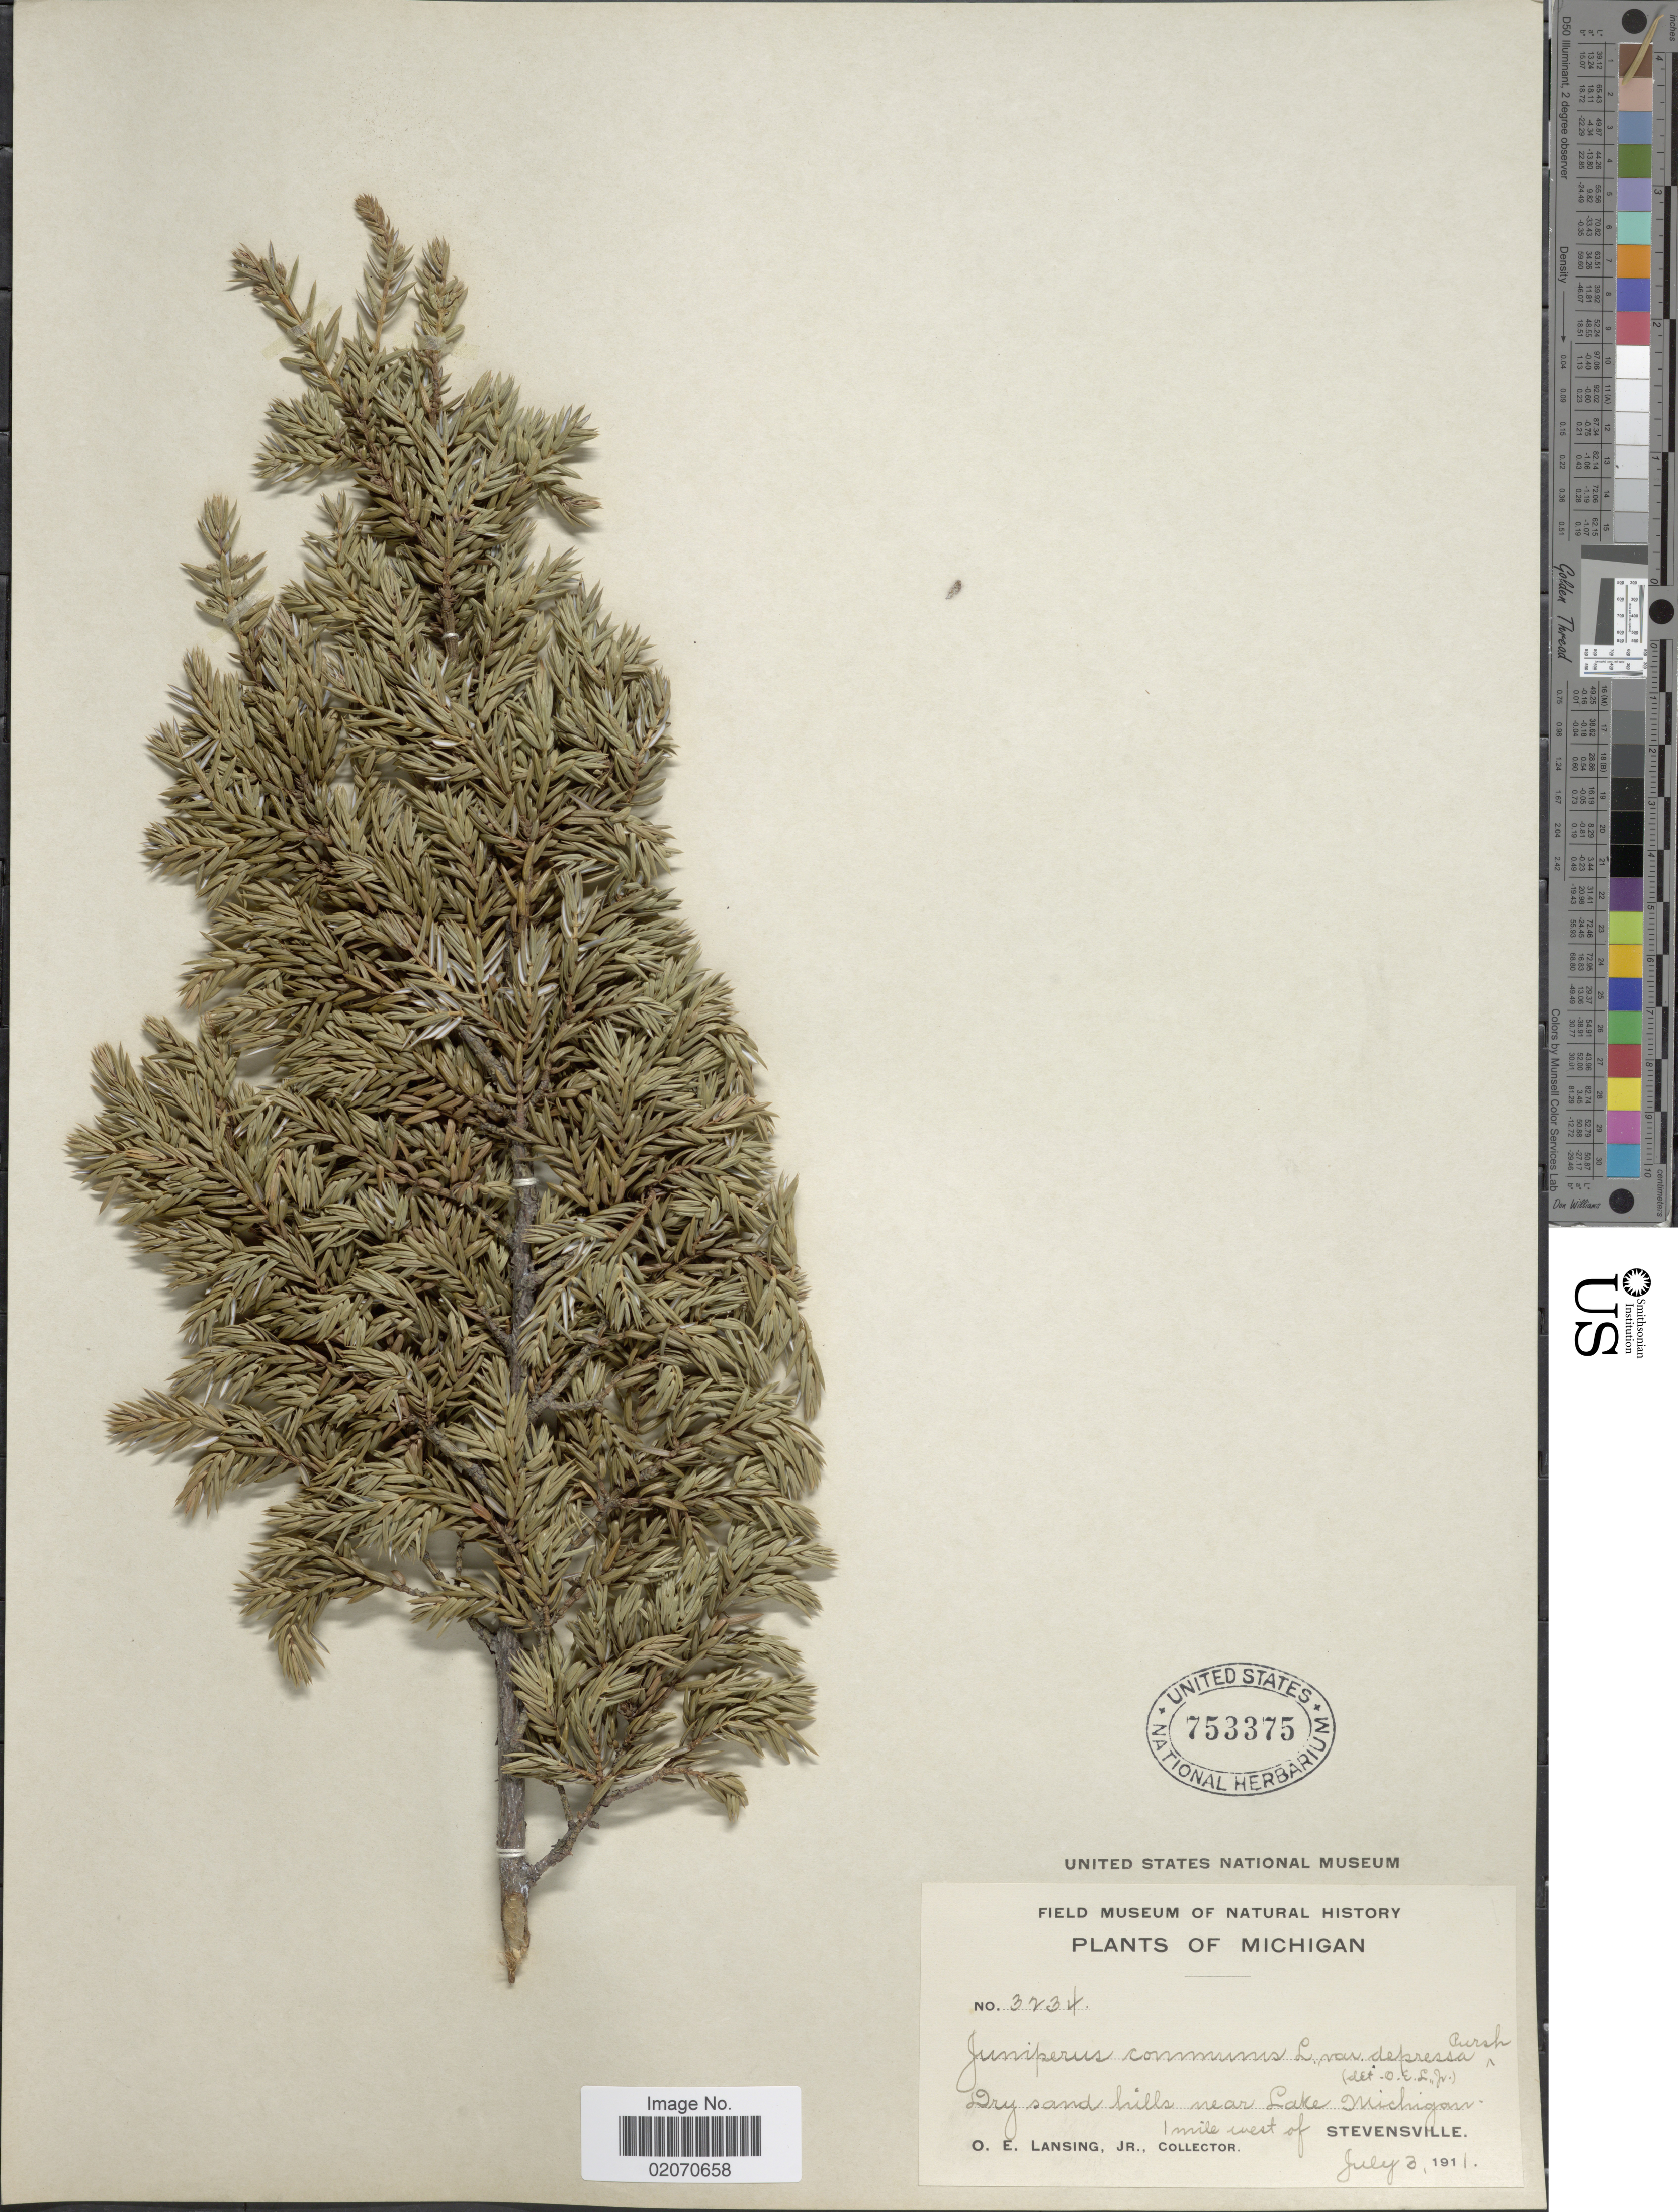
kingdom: Plantae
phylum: Tracheophyta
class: Pinopsida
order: Pinales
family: Cupressaceae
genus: Juniperus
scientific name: Juniperus communis var. depressa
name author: Pursh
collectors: O. Lansing Jr.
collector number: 3234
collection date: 1911-07-03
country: United States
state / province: Michigan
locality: Near Lake Michigan 1 mile west of Stevensville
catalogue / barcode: US 753375